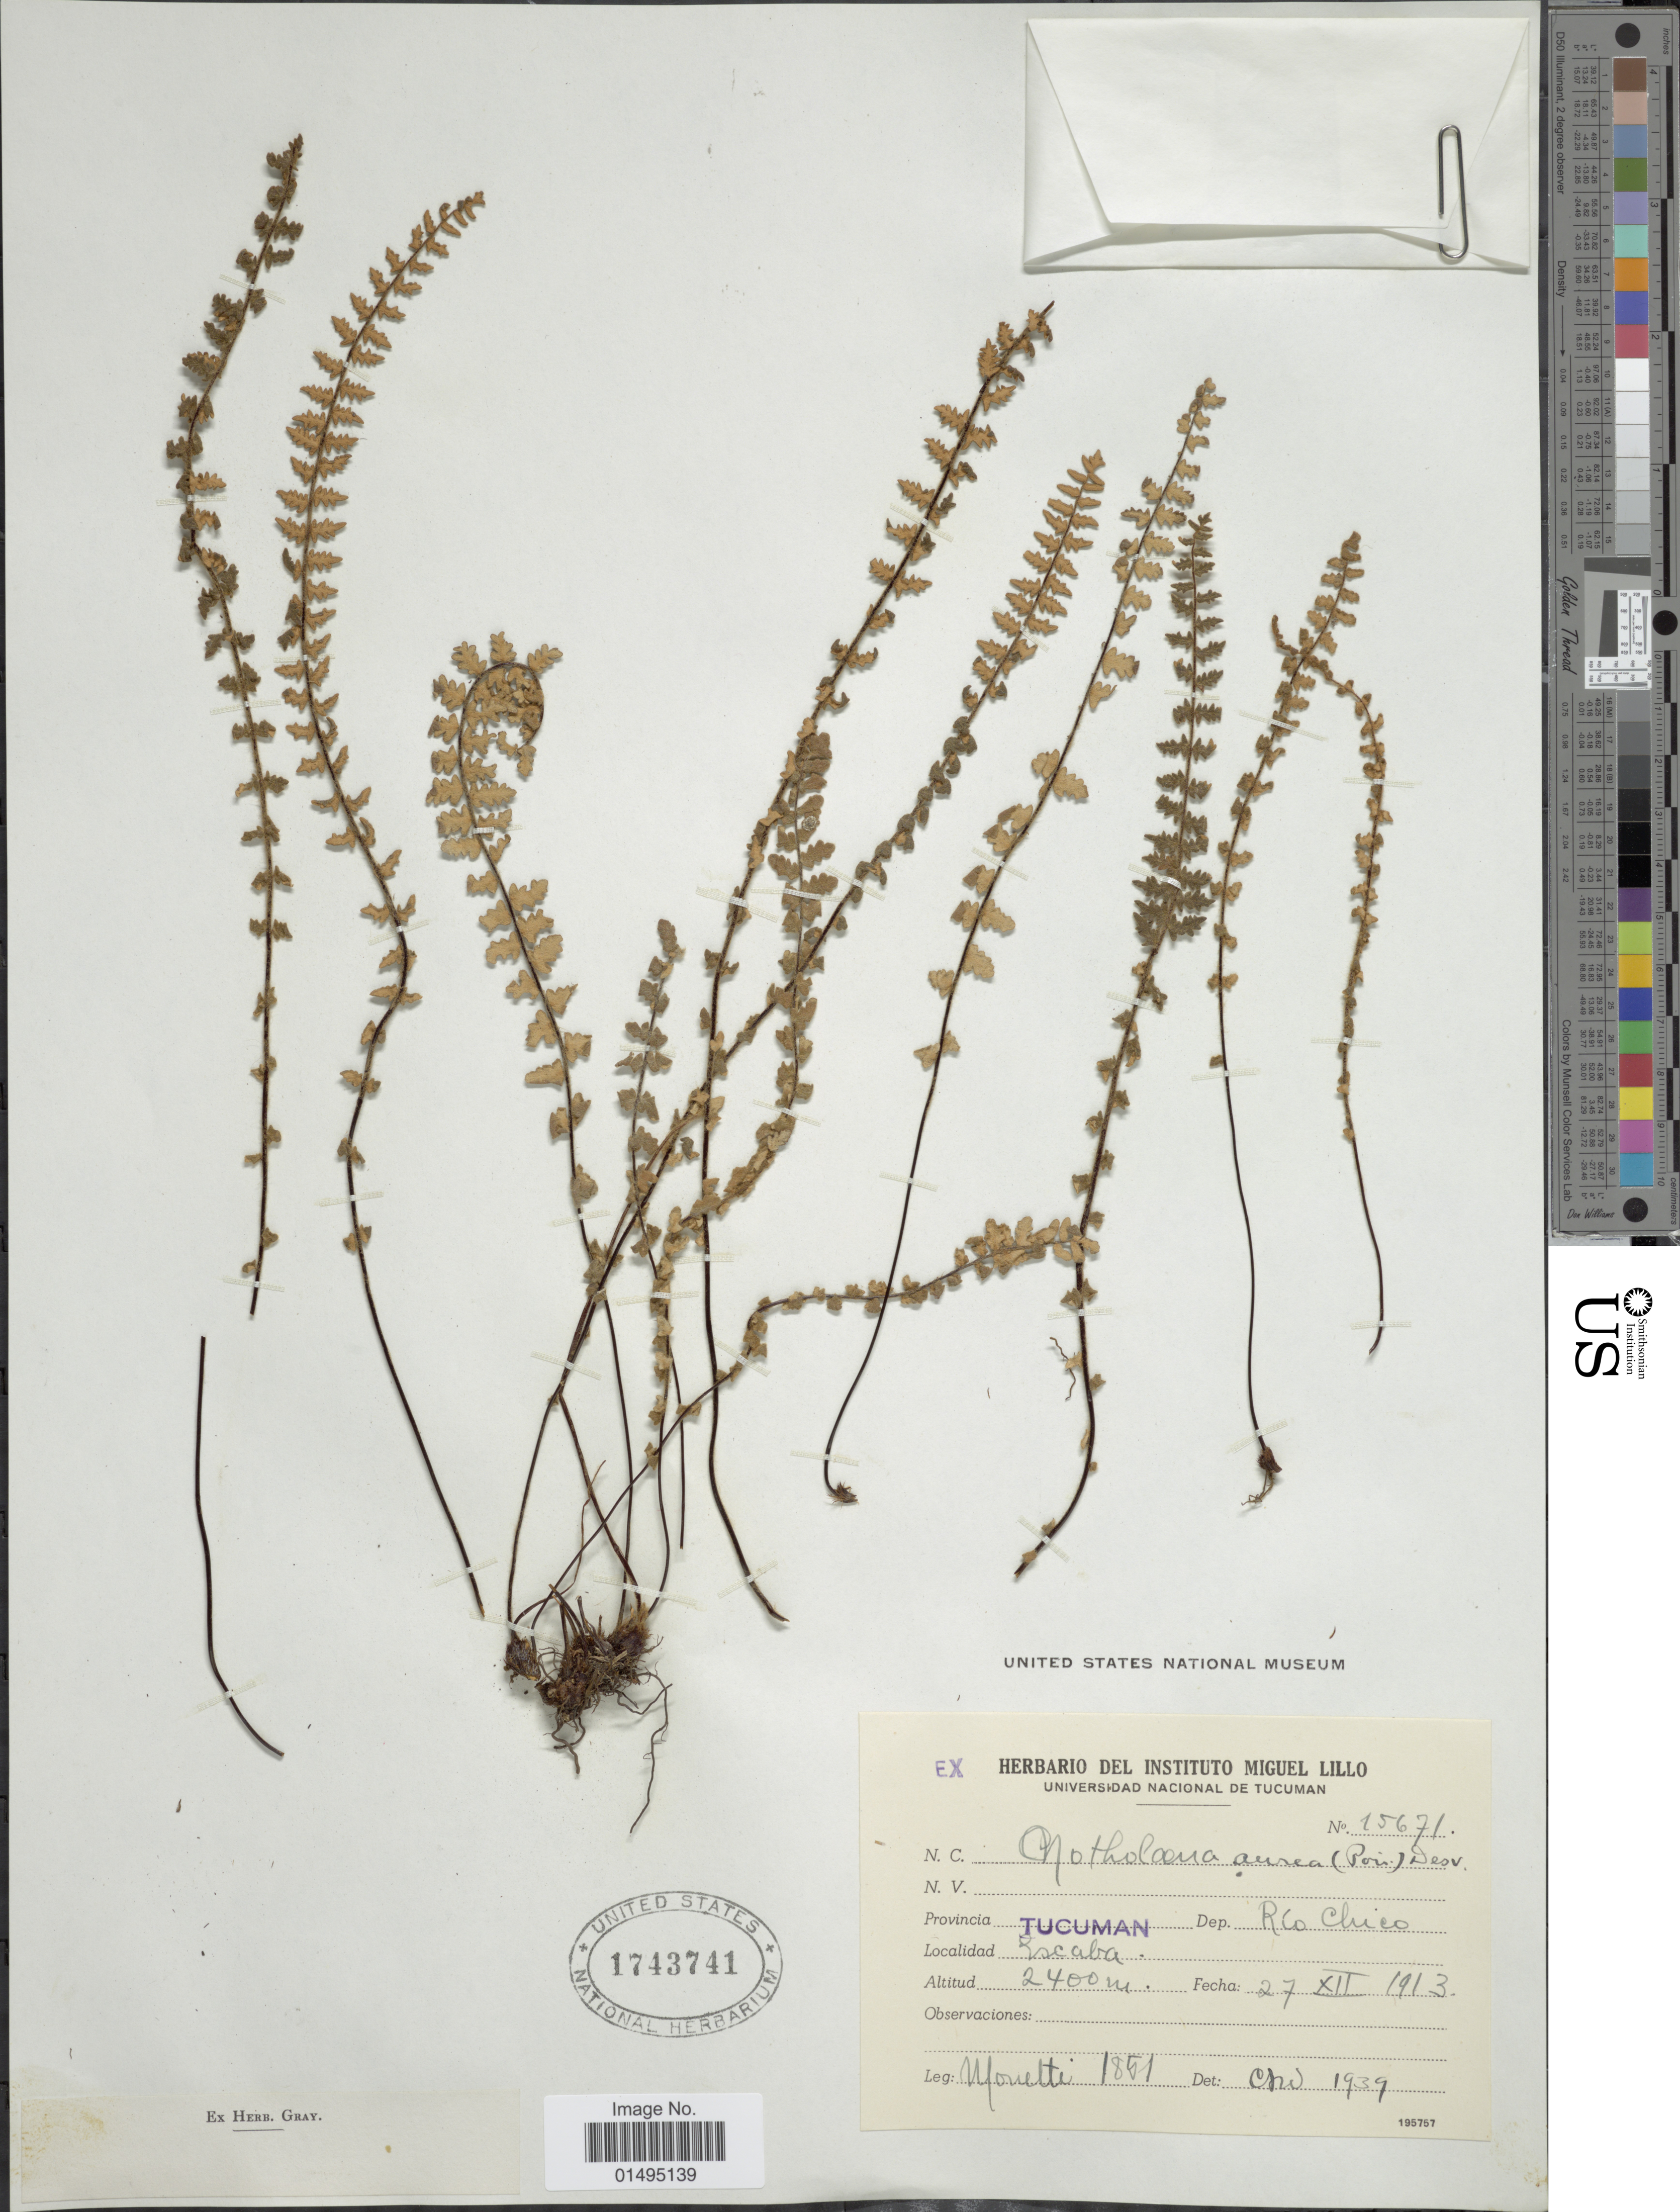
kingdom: Plantae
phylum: Tracheophyta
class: Polypodiopsida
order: Polypodiales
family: Pteridaceae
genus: Myriopteris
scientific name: Myriopteris aurea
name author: (Poir.) Grusz & Windham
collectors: Monetti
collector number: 15671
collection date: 1913-12-27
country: Argentina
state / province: Tucuman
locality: Provincia Tucuman, Dep. Rio Chico, Escaba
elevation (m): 2400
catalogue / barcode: US 1743741